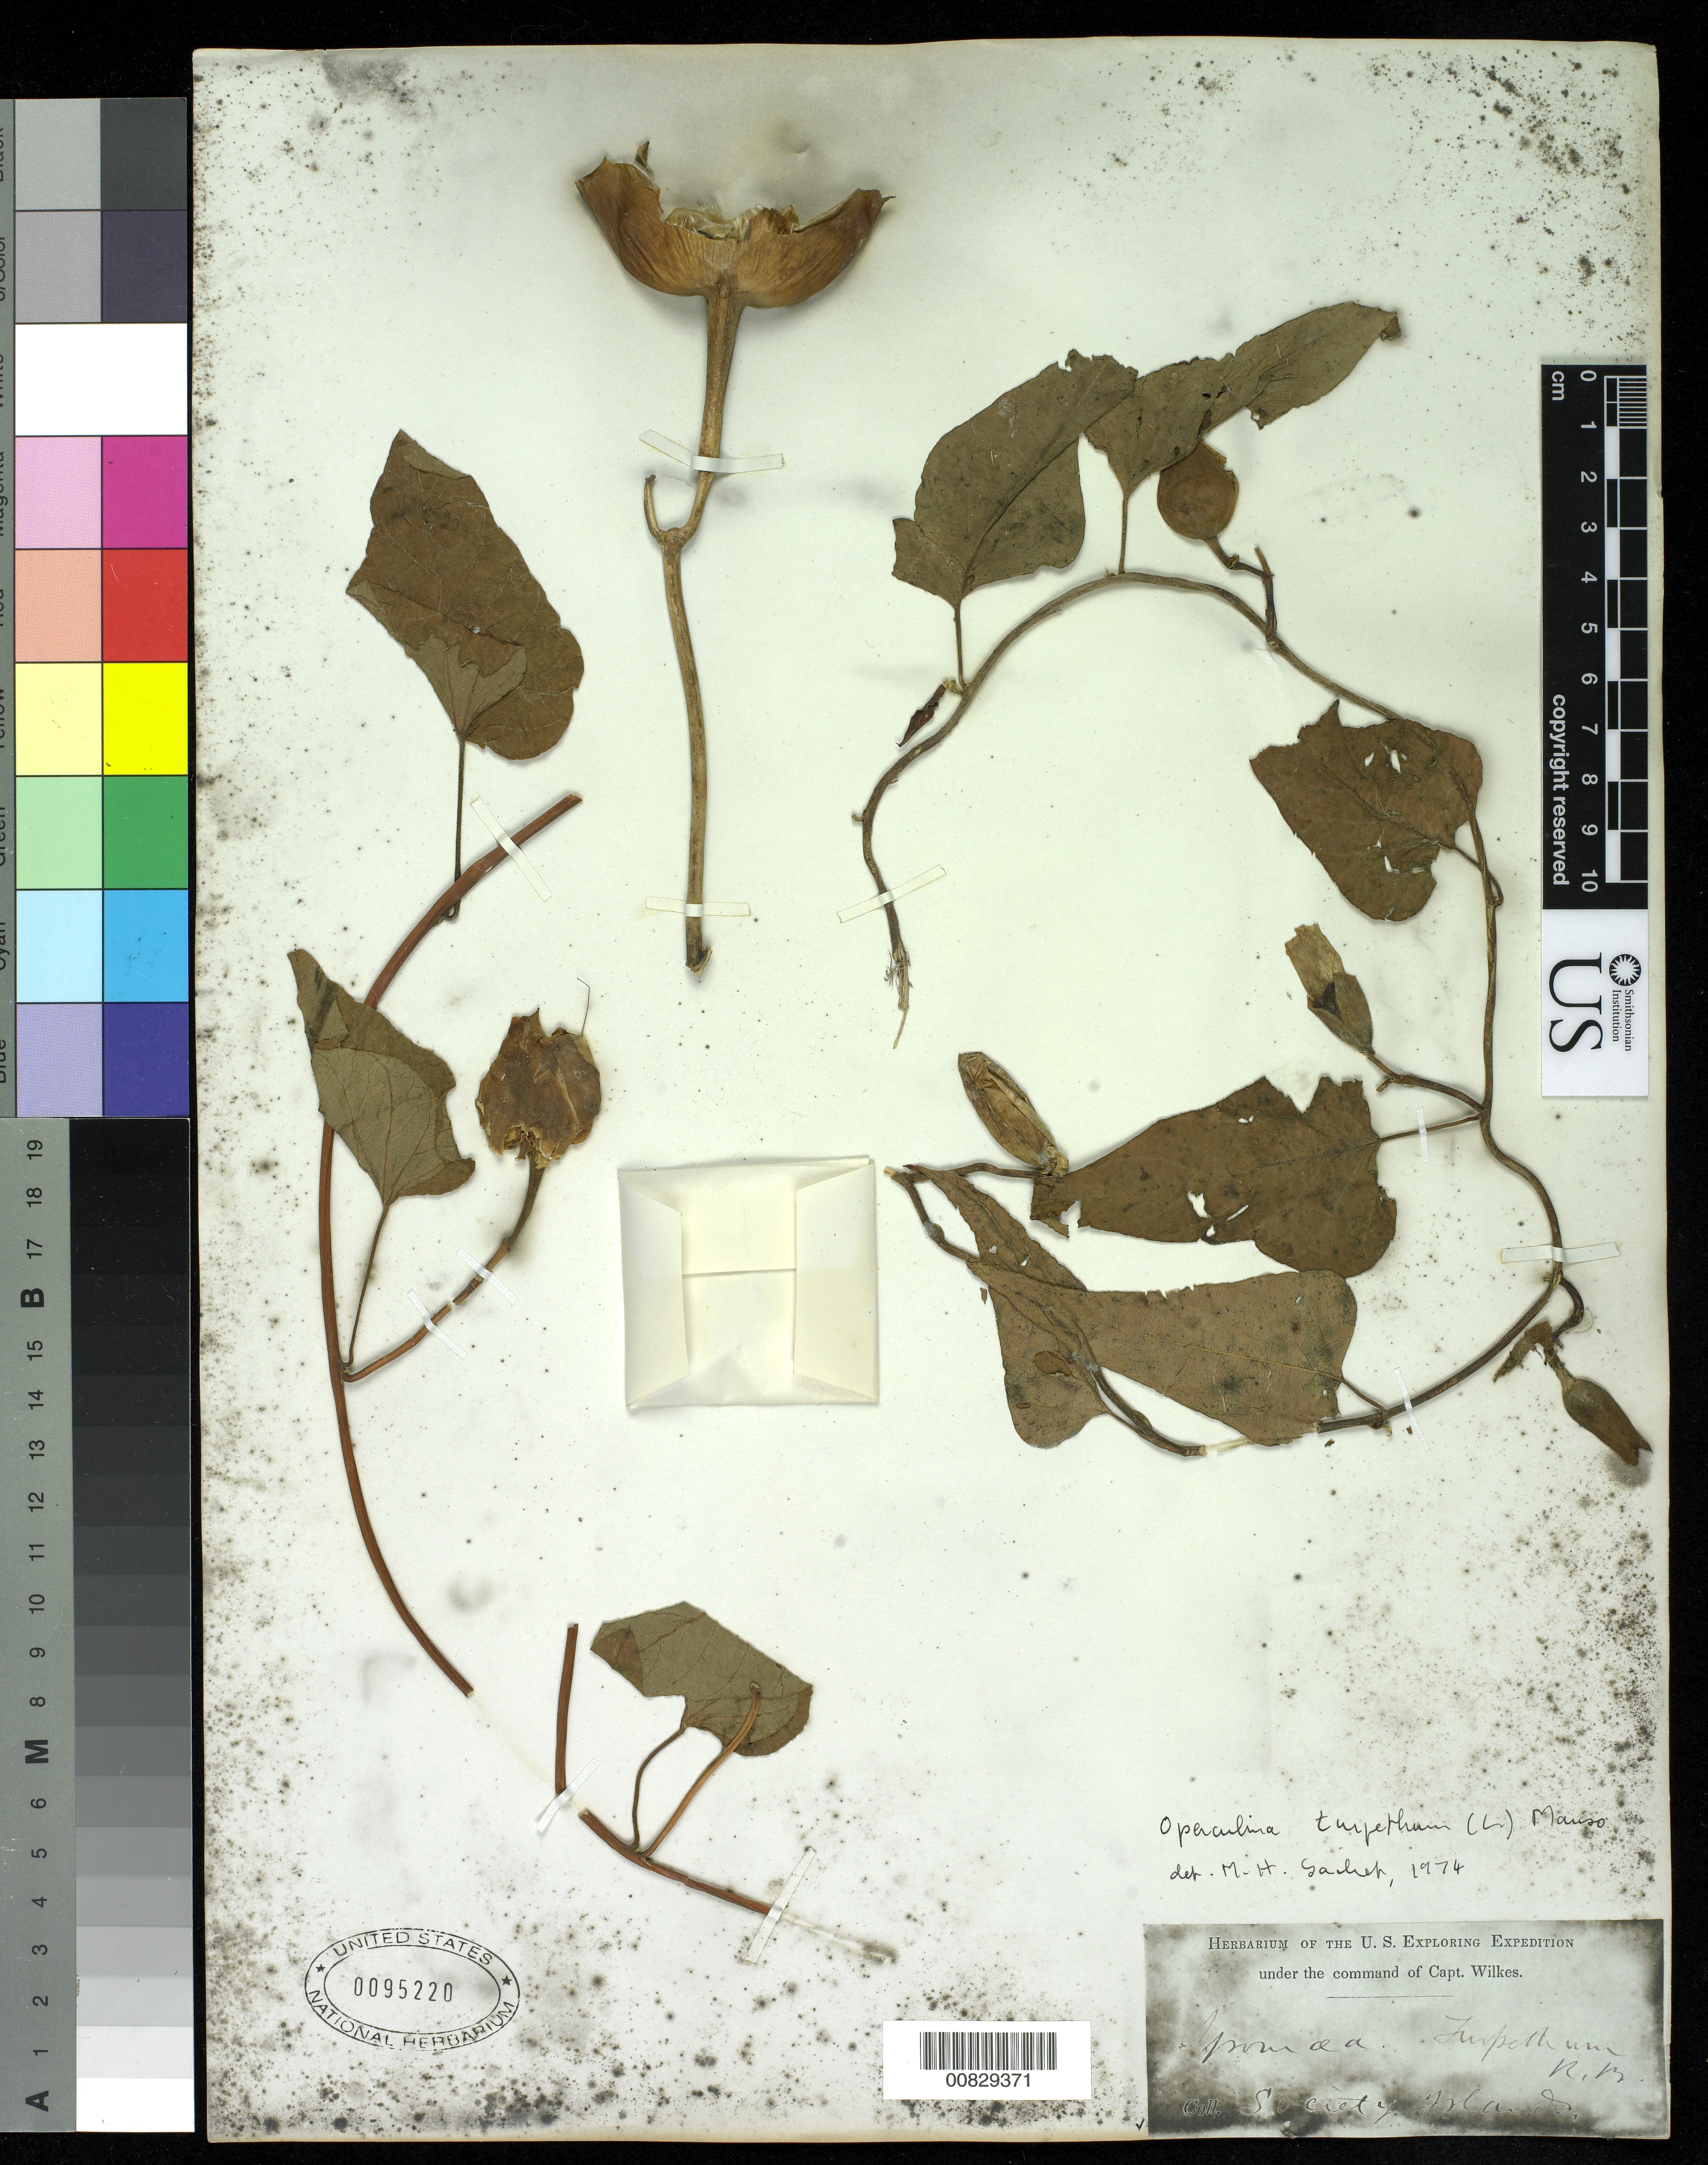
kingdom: Plantae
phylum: Tracheophyta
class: Magnoliopsida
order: Solanales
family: Convolvulaceae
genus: Operculina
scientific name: Operculina turpethum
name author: (L.) Silva Manso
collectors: Wilkes Explor. Exped.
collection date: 1838/1842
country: French Polynesia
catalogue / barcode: US 95220